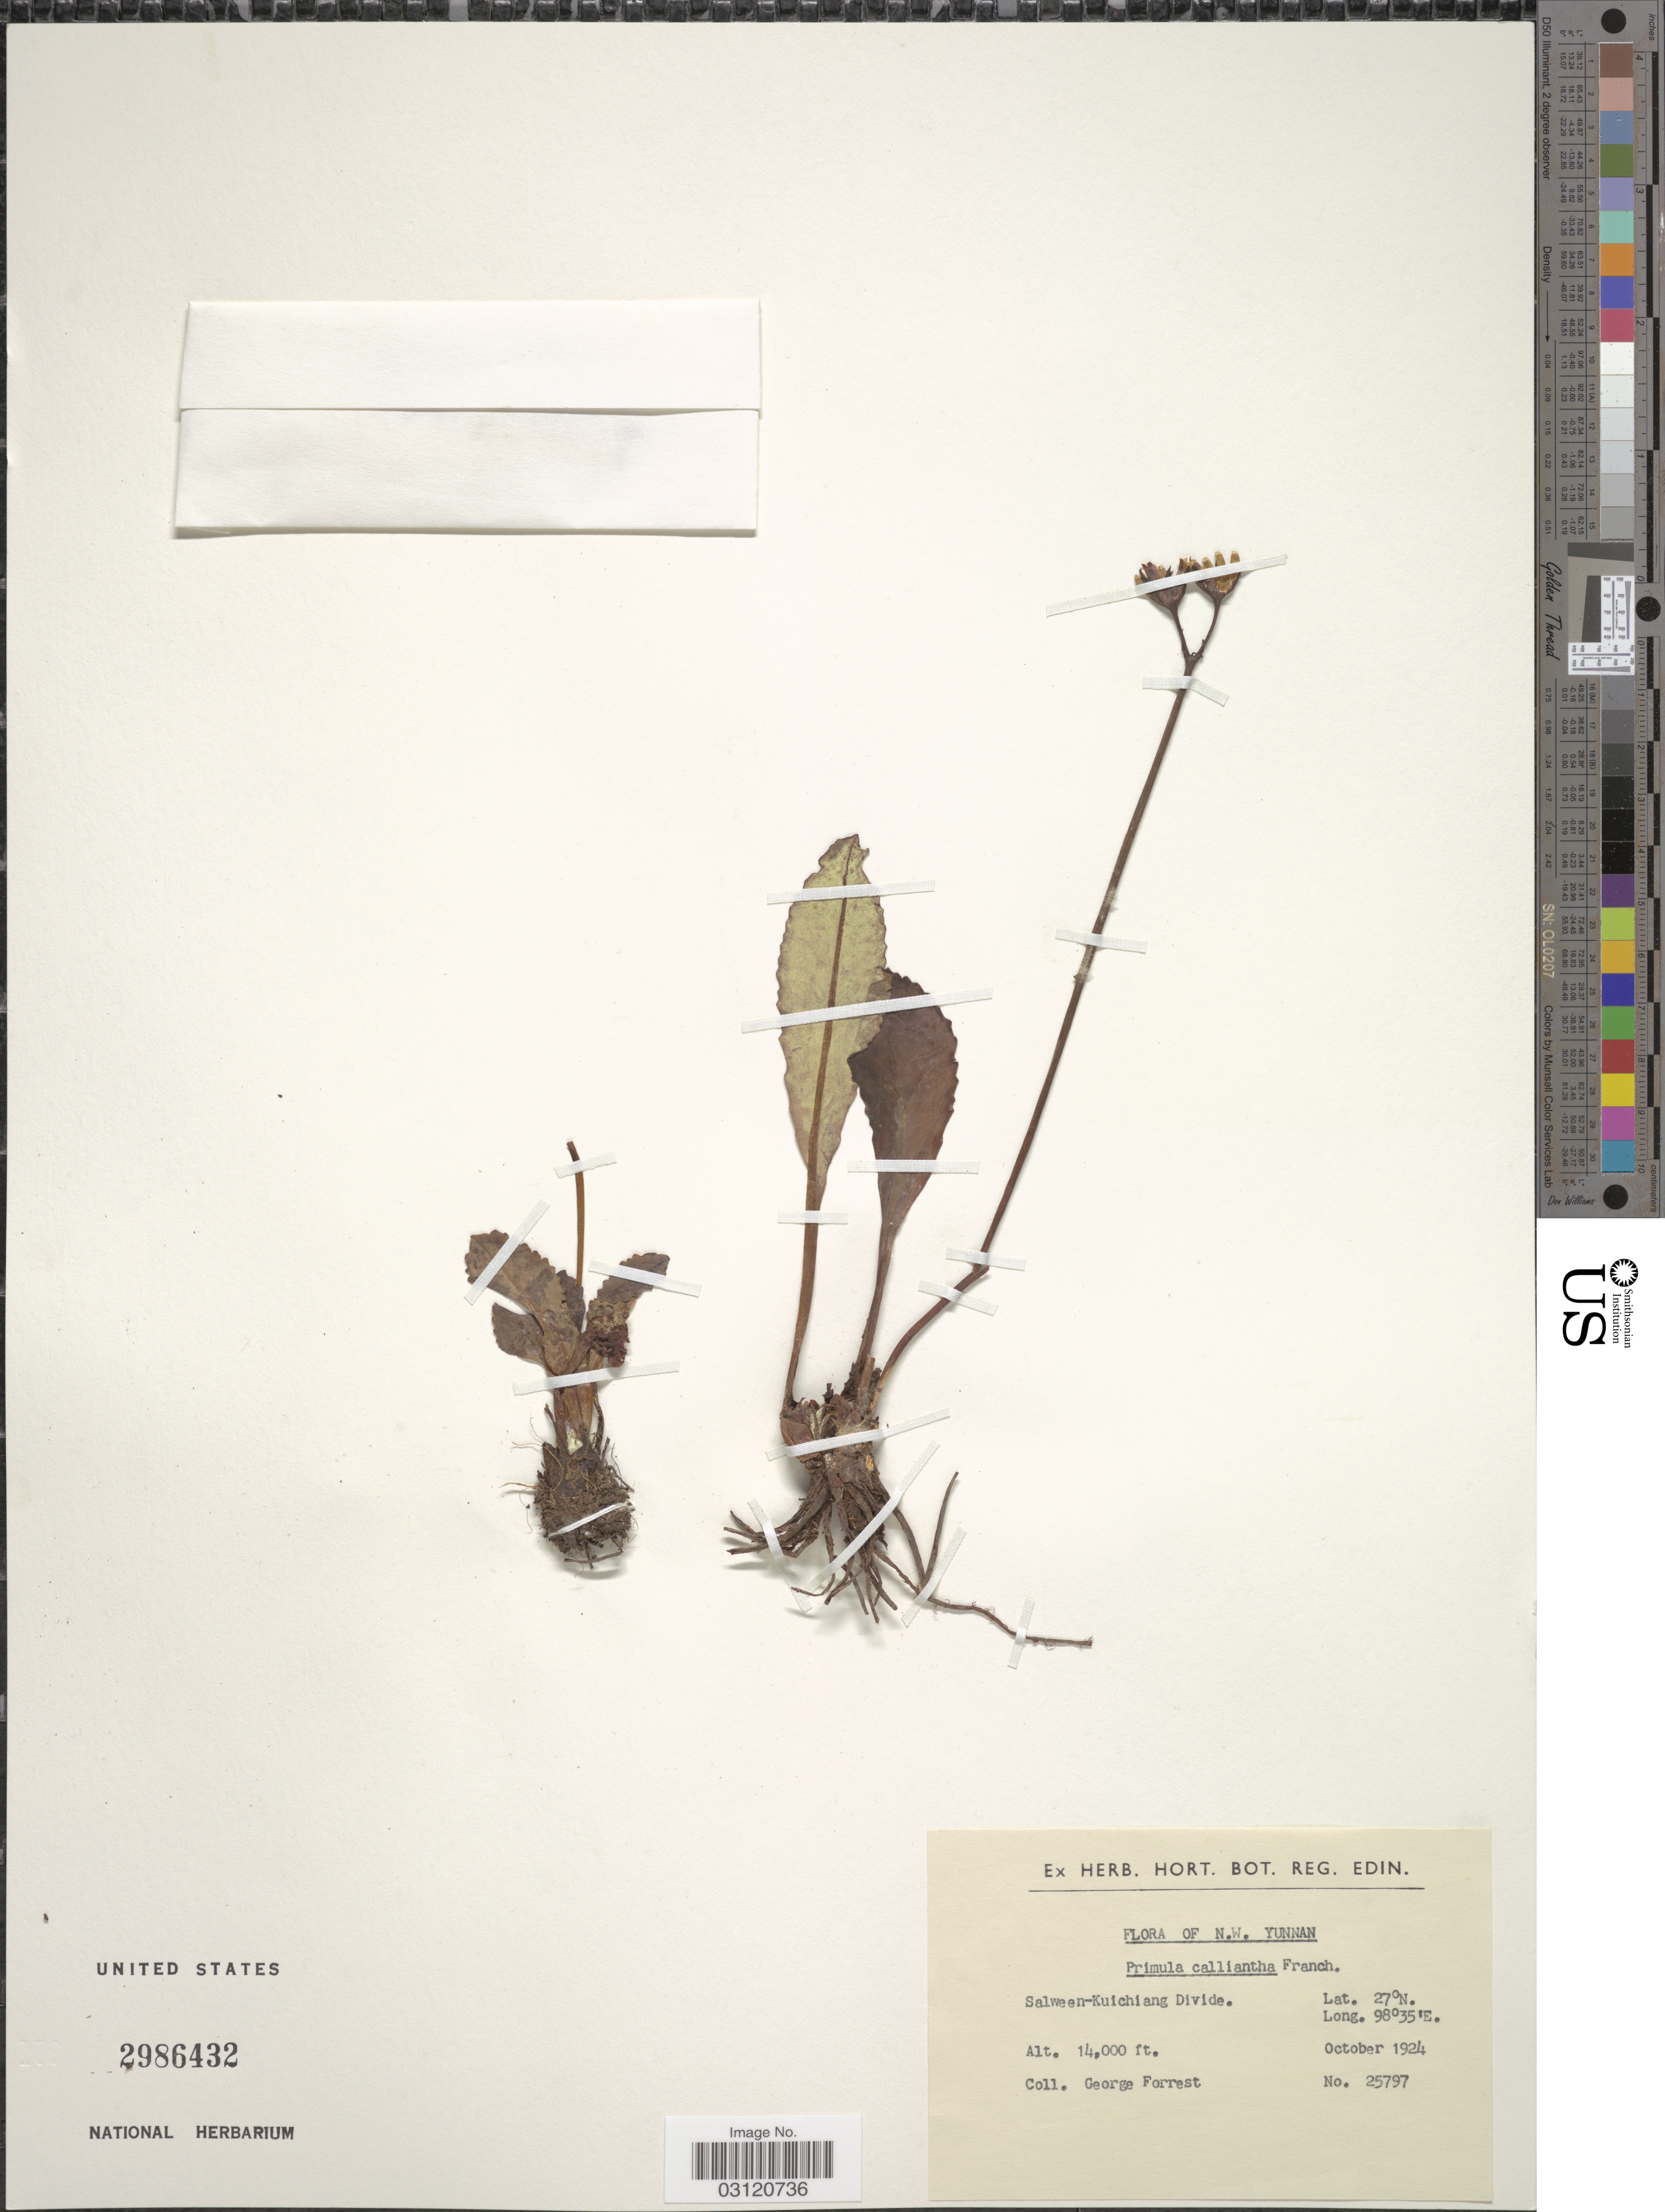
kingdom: Plantae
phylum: Tracheophyta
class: Magnoliopsida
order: Ericales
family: Primulaceae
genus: Primula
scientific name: Primula calliantha subsp. bryophila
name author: (Balf. f. & Farrer) W.W. Sm. & Forrest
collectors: G. Forrest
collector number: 25797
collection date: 1924-10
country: China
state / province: Yunnan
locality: N.W. Yunnan. Salween-Kuichiang Divide.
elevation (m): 4267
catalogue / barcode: US 2986432